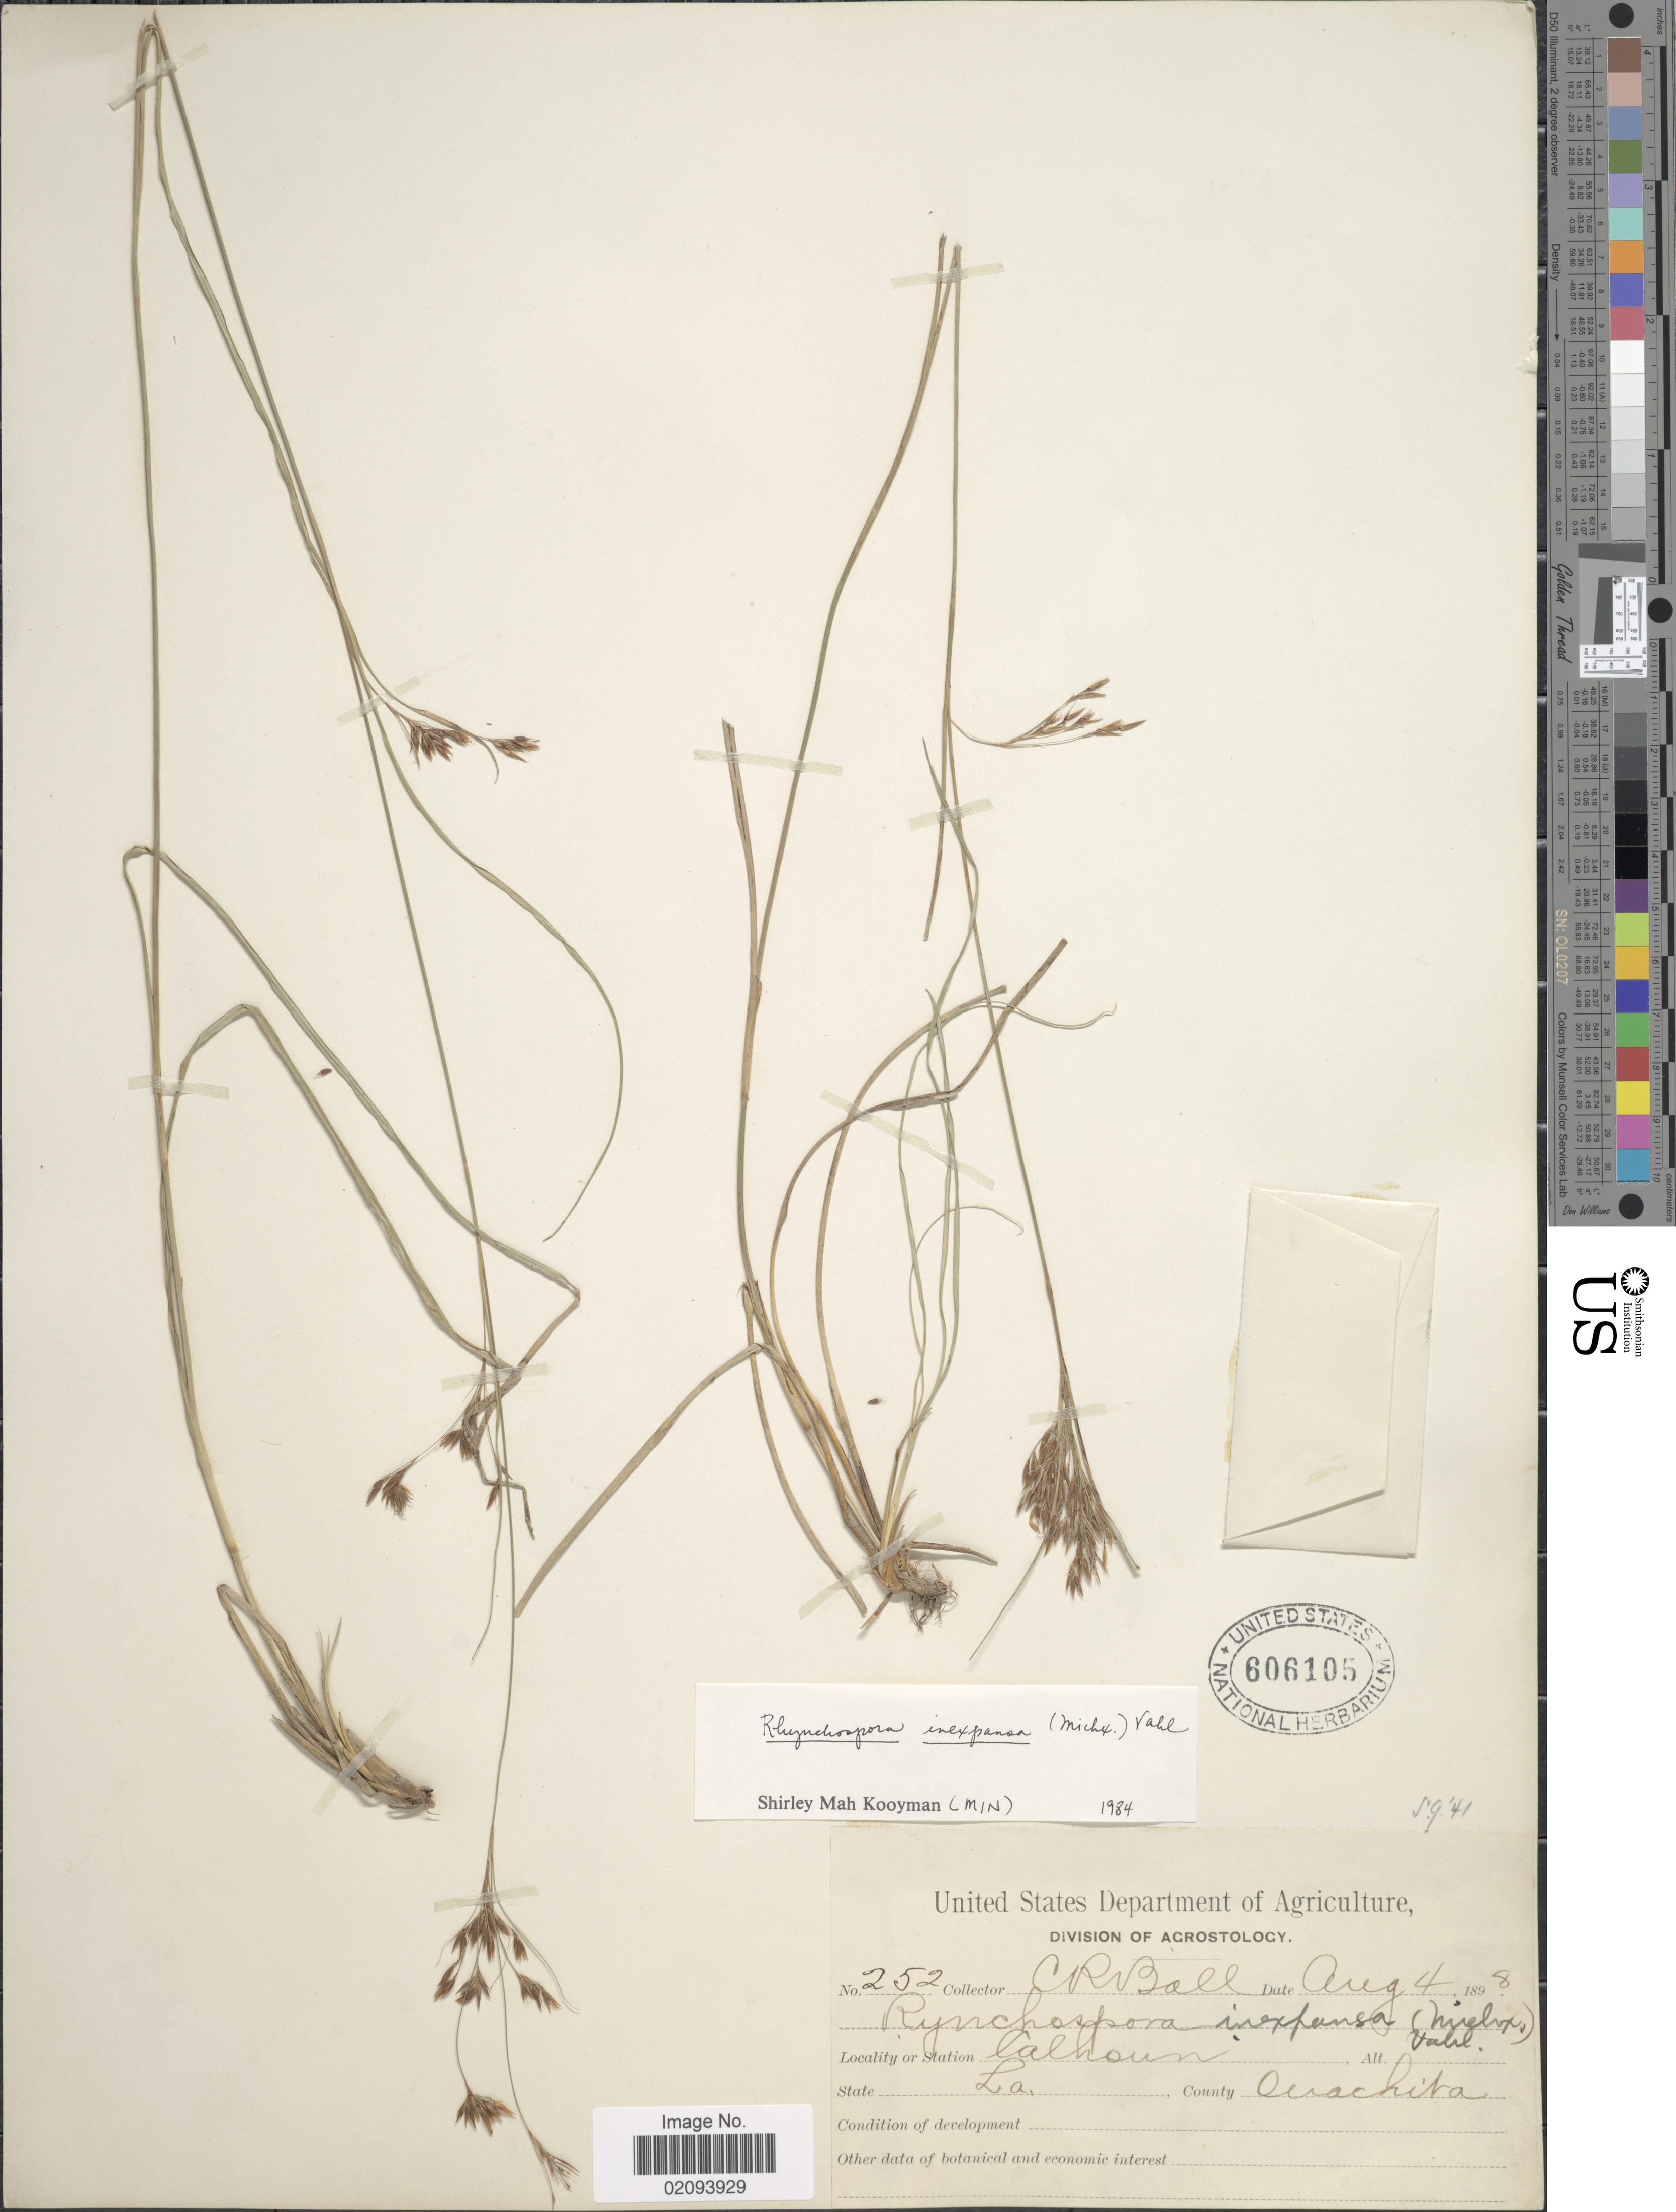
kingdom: Plantae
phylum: Tracheophyta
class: Liliopsida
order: Poales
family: Cyperaceae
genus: Rhynchospora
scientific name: Rhynchospora inexpansa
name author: (Michx.) Vahl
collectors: C. R. Ball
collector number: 252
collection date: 1898-08-04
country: United States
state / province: Louisiana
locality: County Ouachita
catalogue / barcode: US 606105